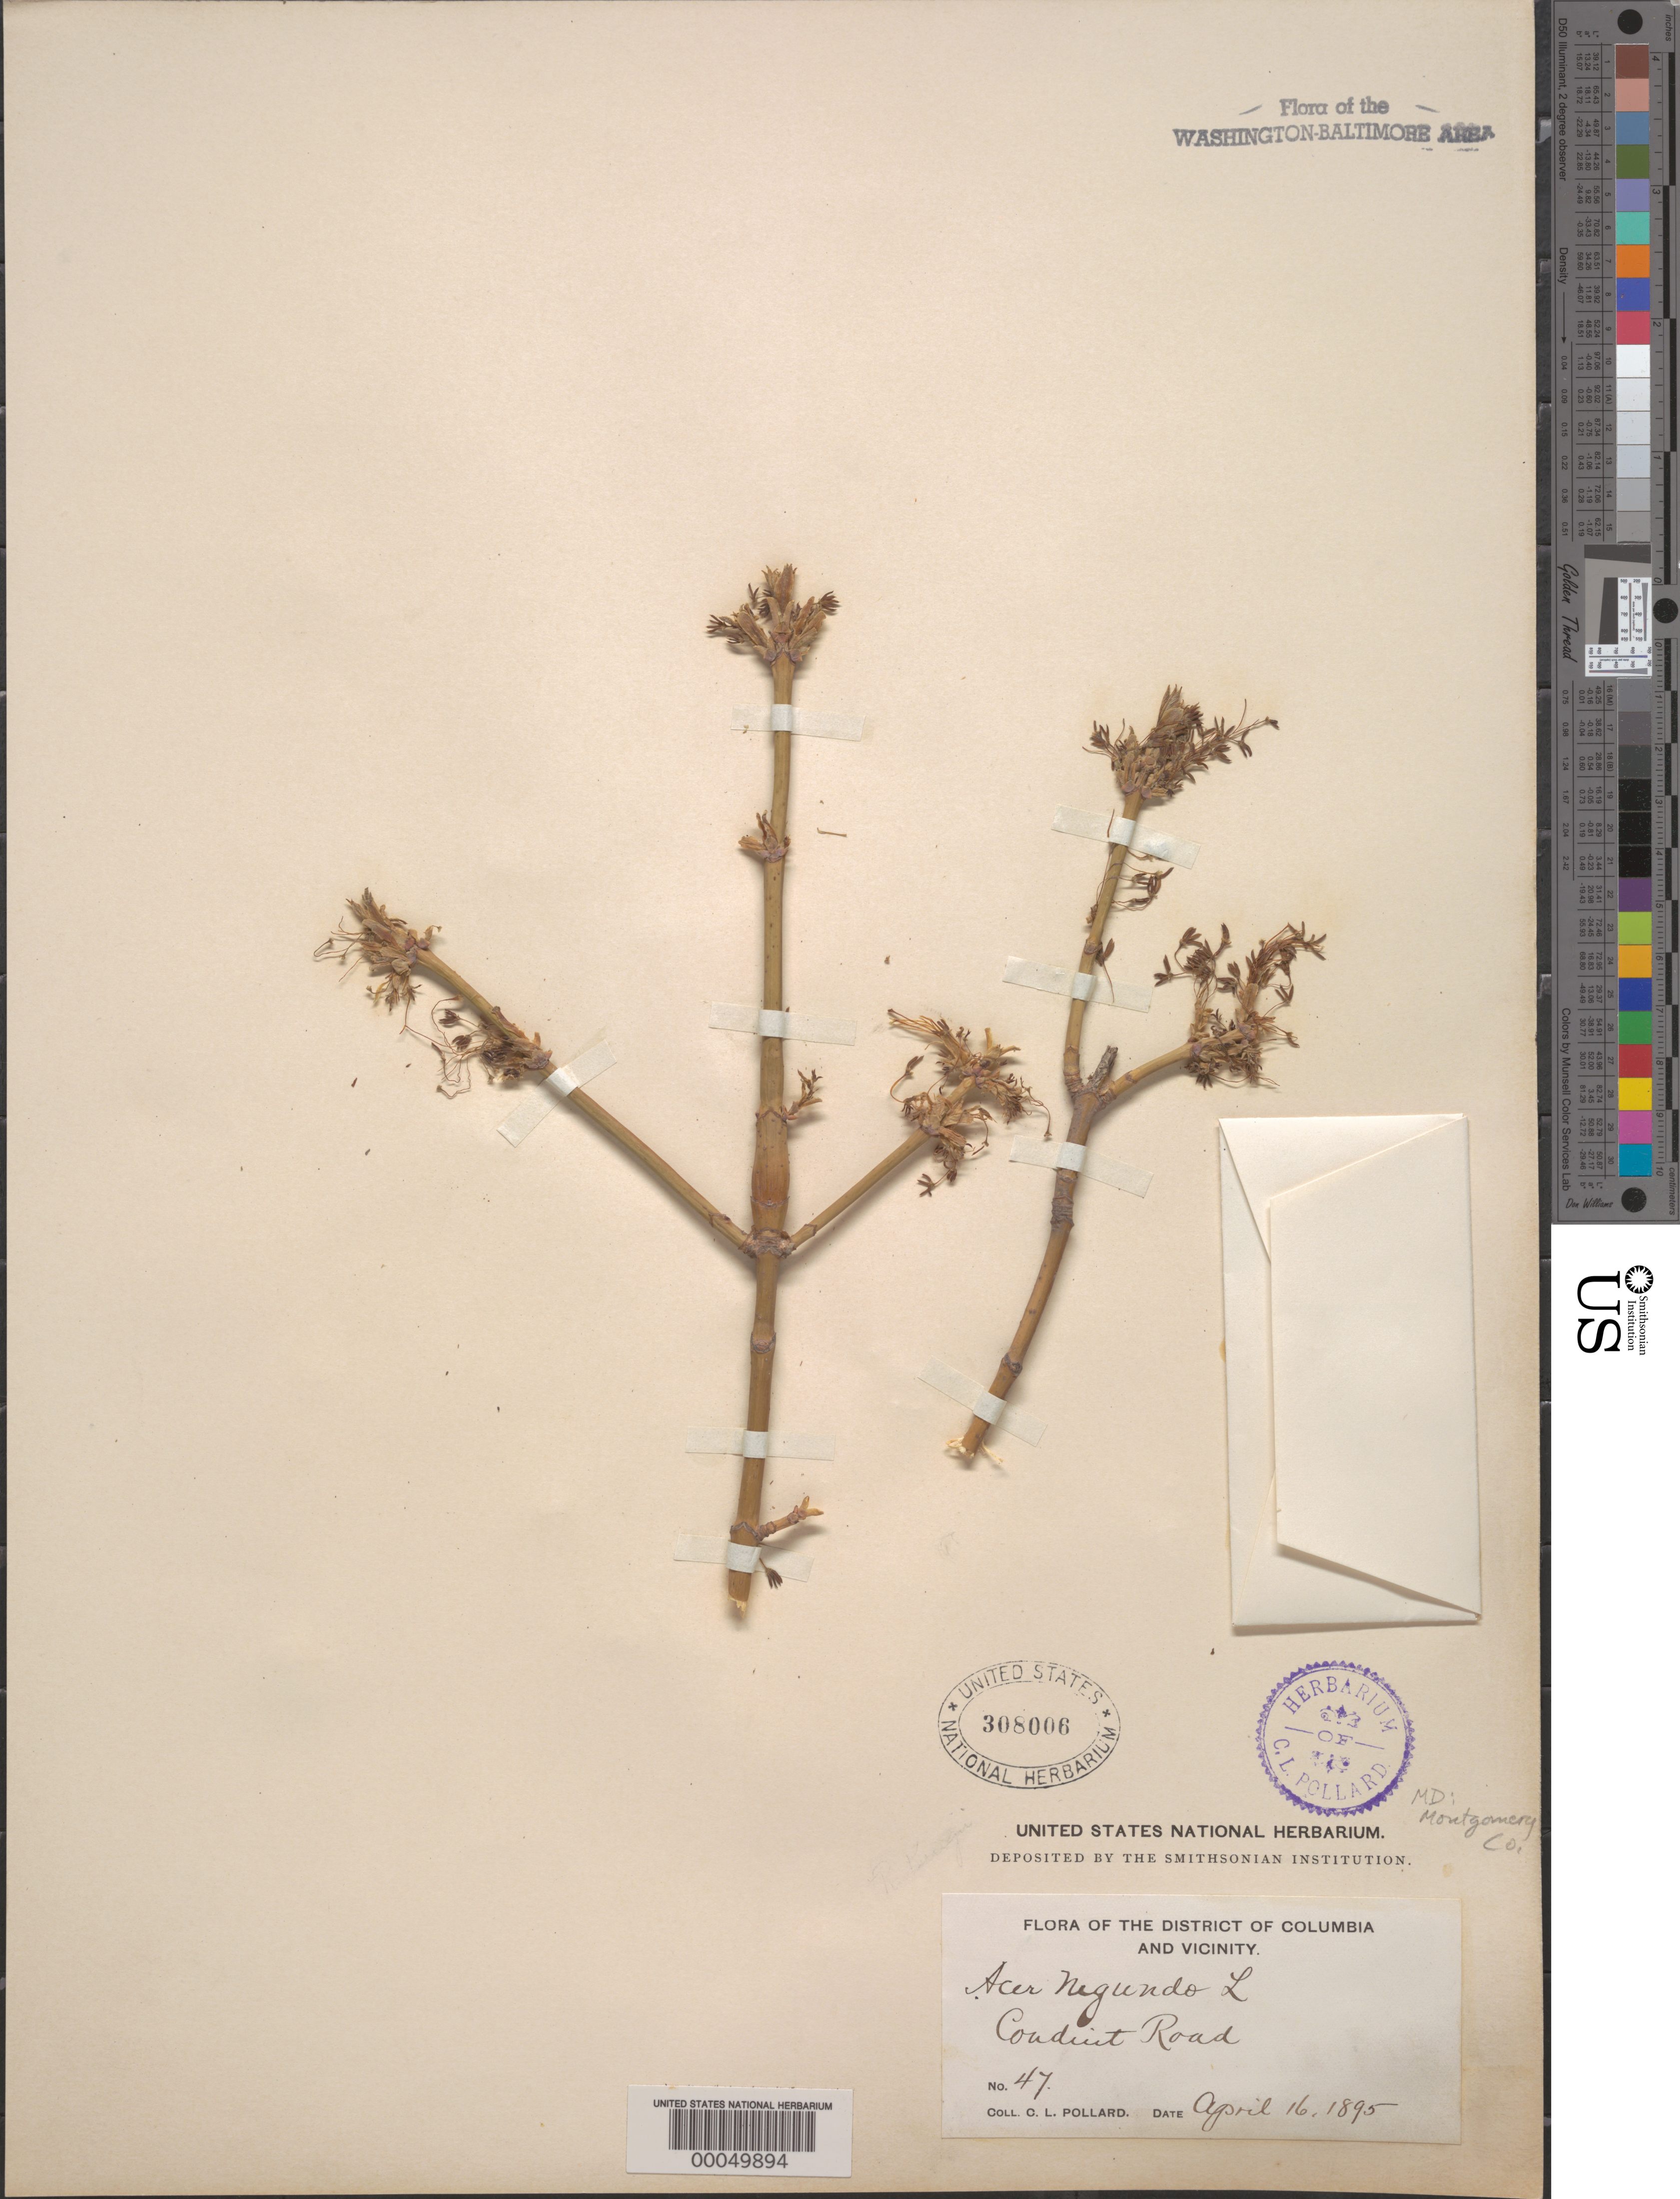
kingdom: Plantae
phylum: Tracheophyta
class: Magnoliopsida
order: Sapindales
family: Sapindaceae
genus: Acer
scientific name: Acer negundo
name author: L.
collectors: C. L. Pollard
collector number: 47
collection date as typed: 16 Apr 1895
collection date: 1895-04-16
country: United States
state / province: Maryland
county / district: Montgomery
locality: Conduit Road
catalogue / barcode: US 308006